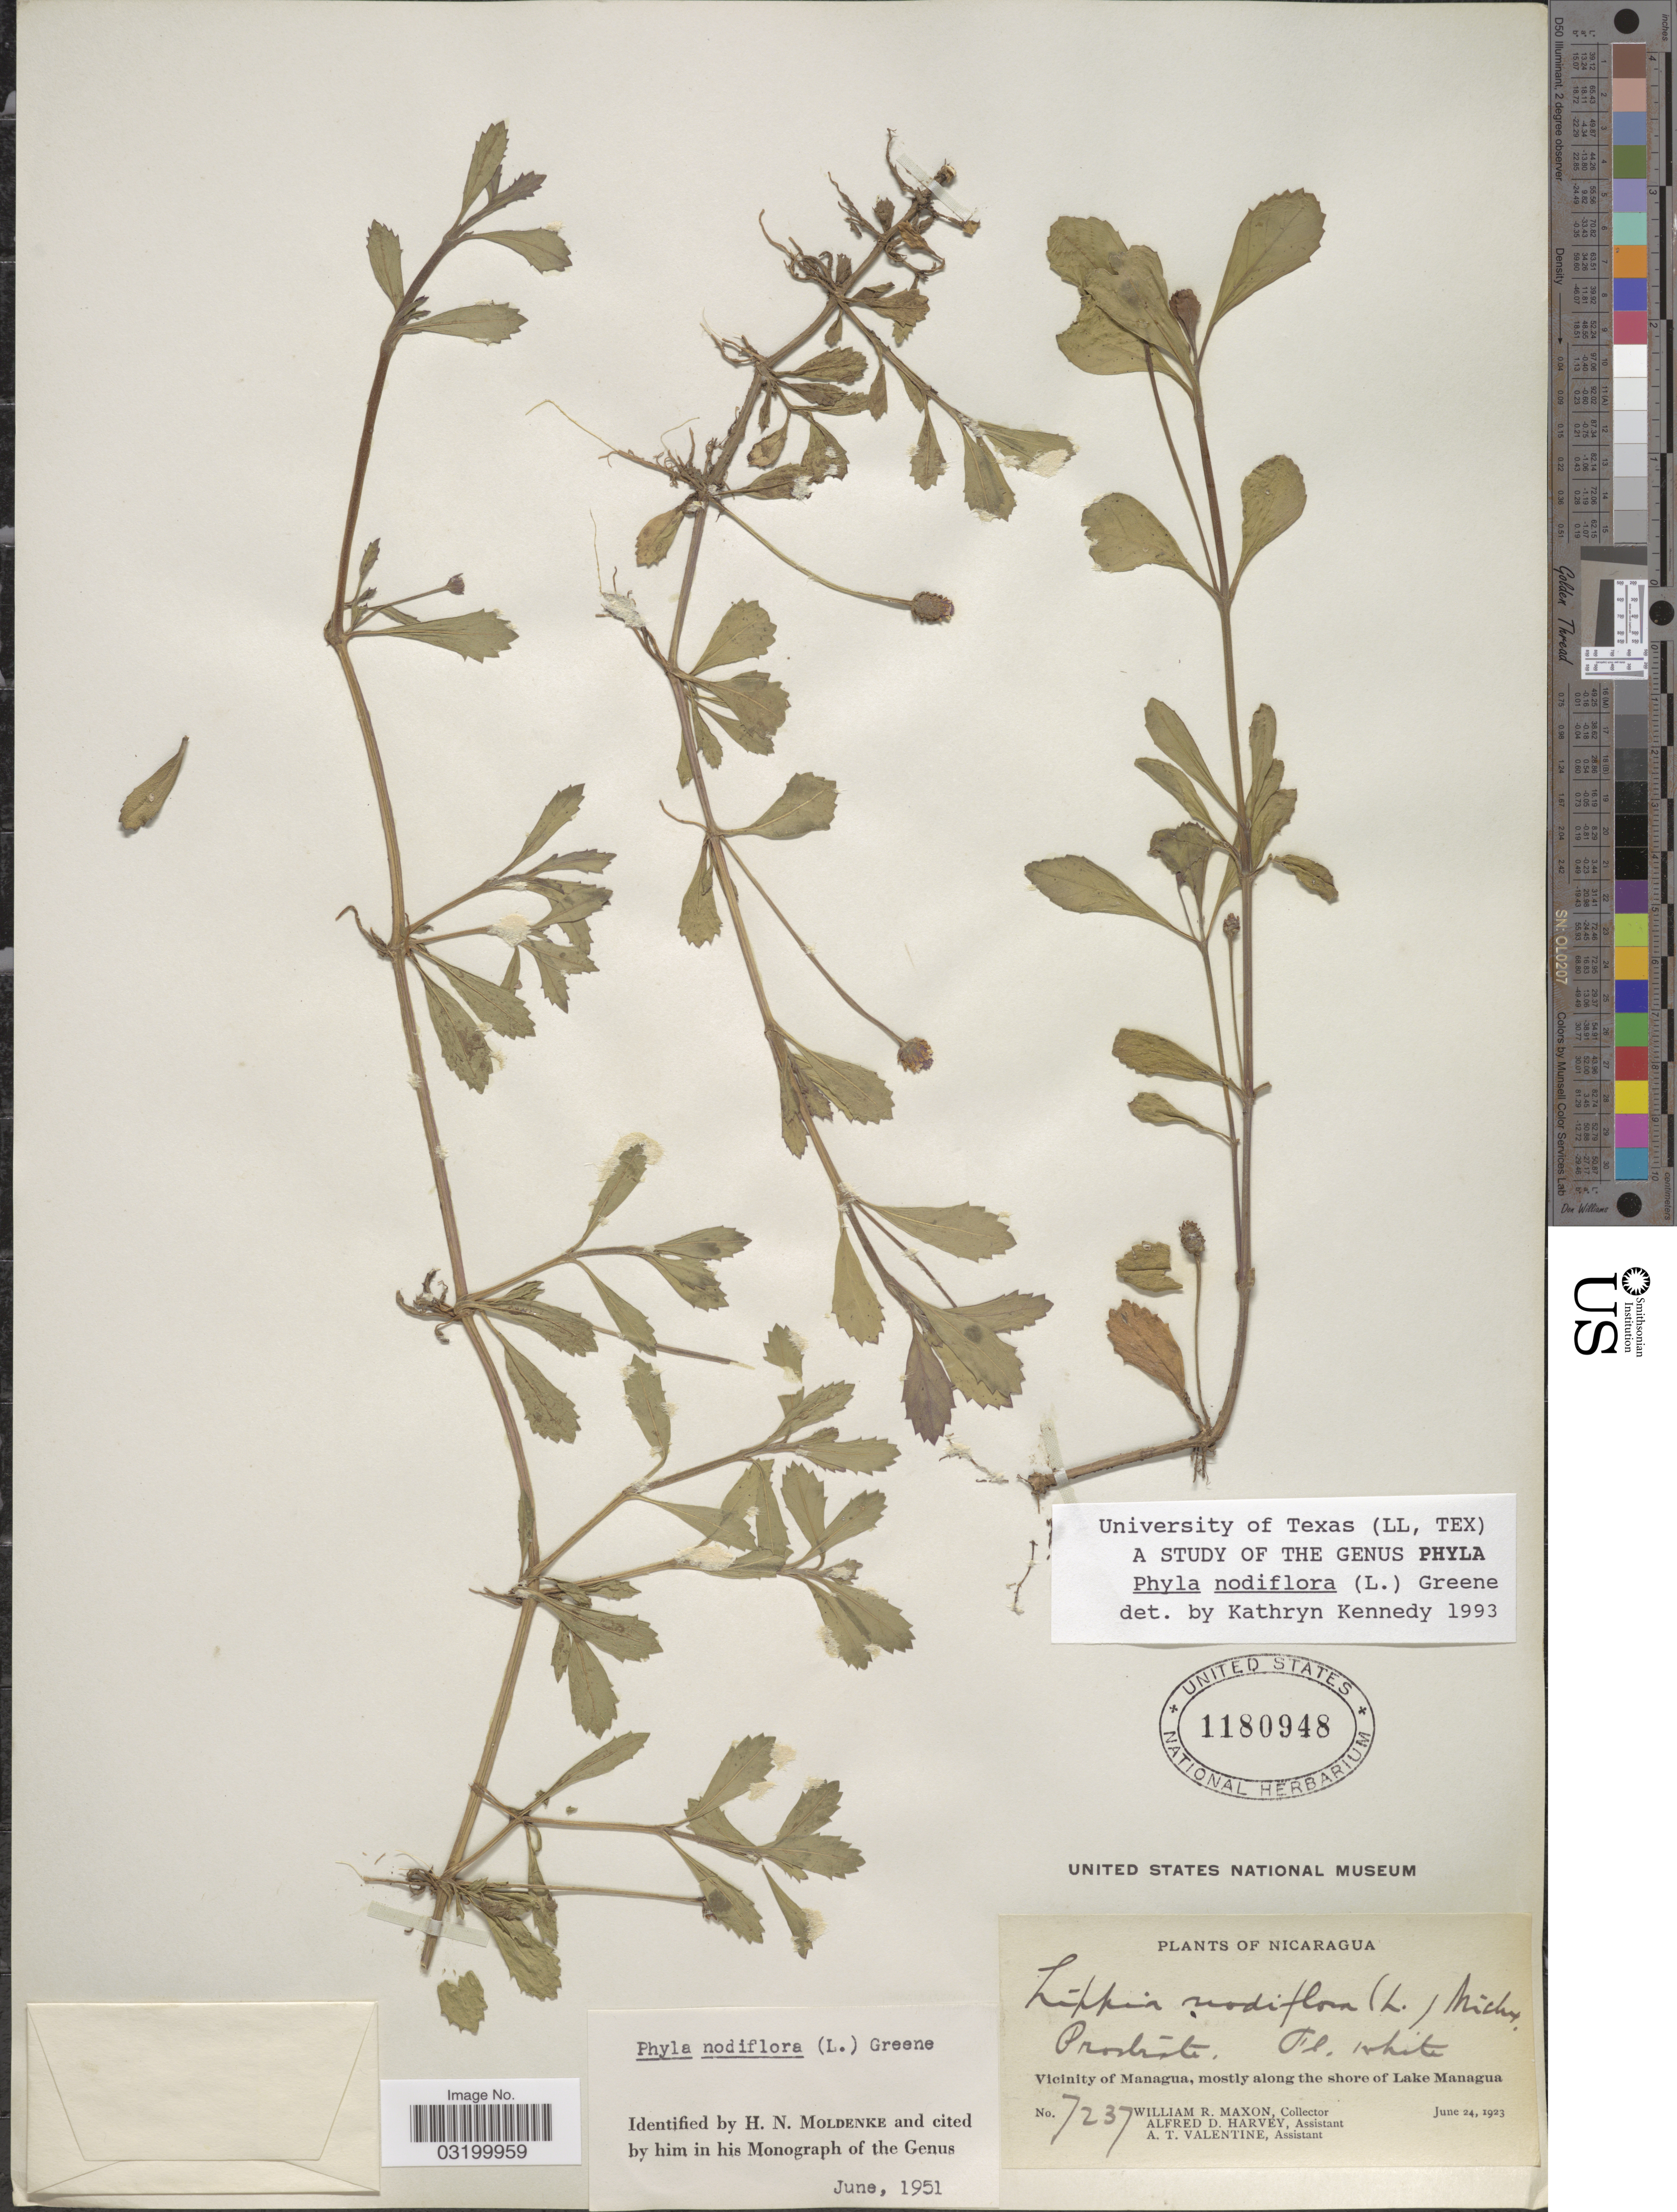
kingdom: Plantae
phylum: Tracheophyta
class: Magnoliopsida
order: Lamiales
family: Verbenaceae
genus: Phyla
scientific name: Phyla nodiflora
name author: (L.) Greene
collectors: W. R. Maxon, A. D. Harvey & A. Valentine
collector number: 7237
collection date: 1923-06-24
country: Nicaragua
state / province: Managua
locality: Vicinity of Managua, mostly along the shore of Lake Managua.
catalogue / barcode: US 1180948